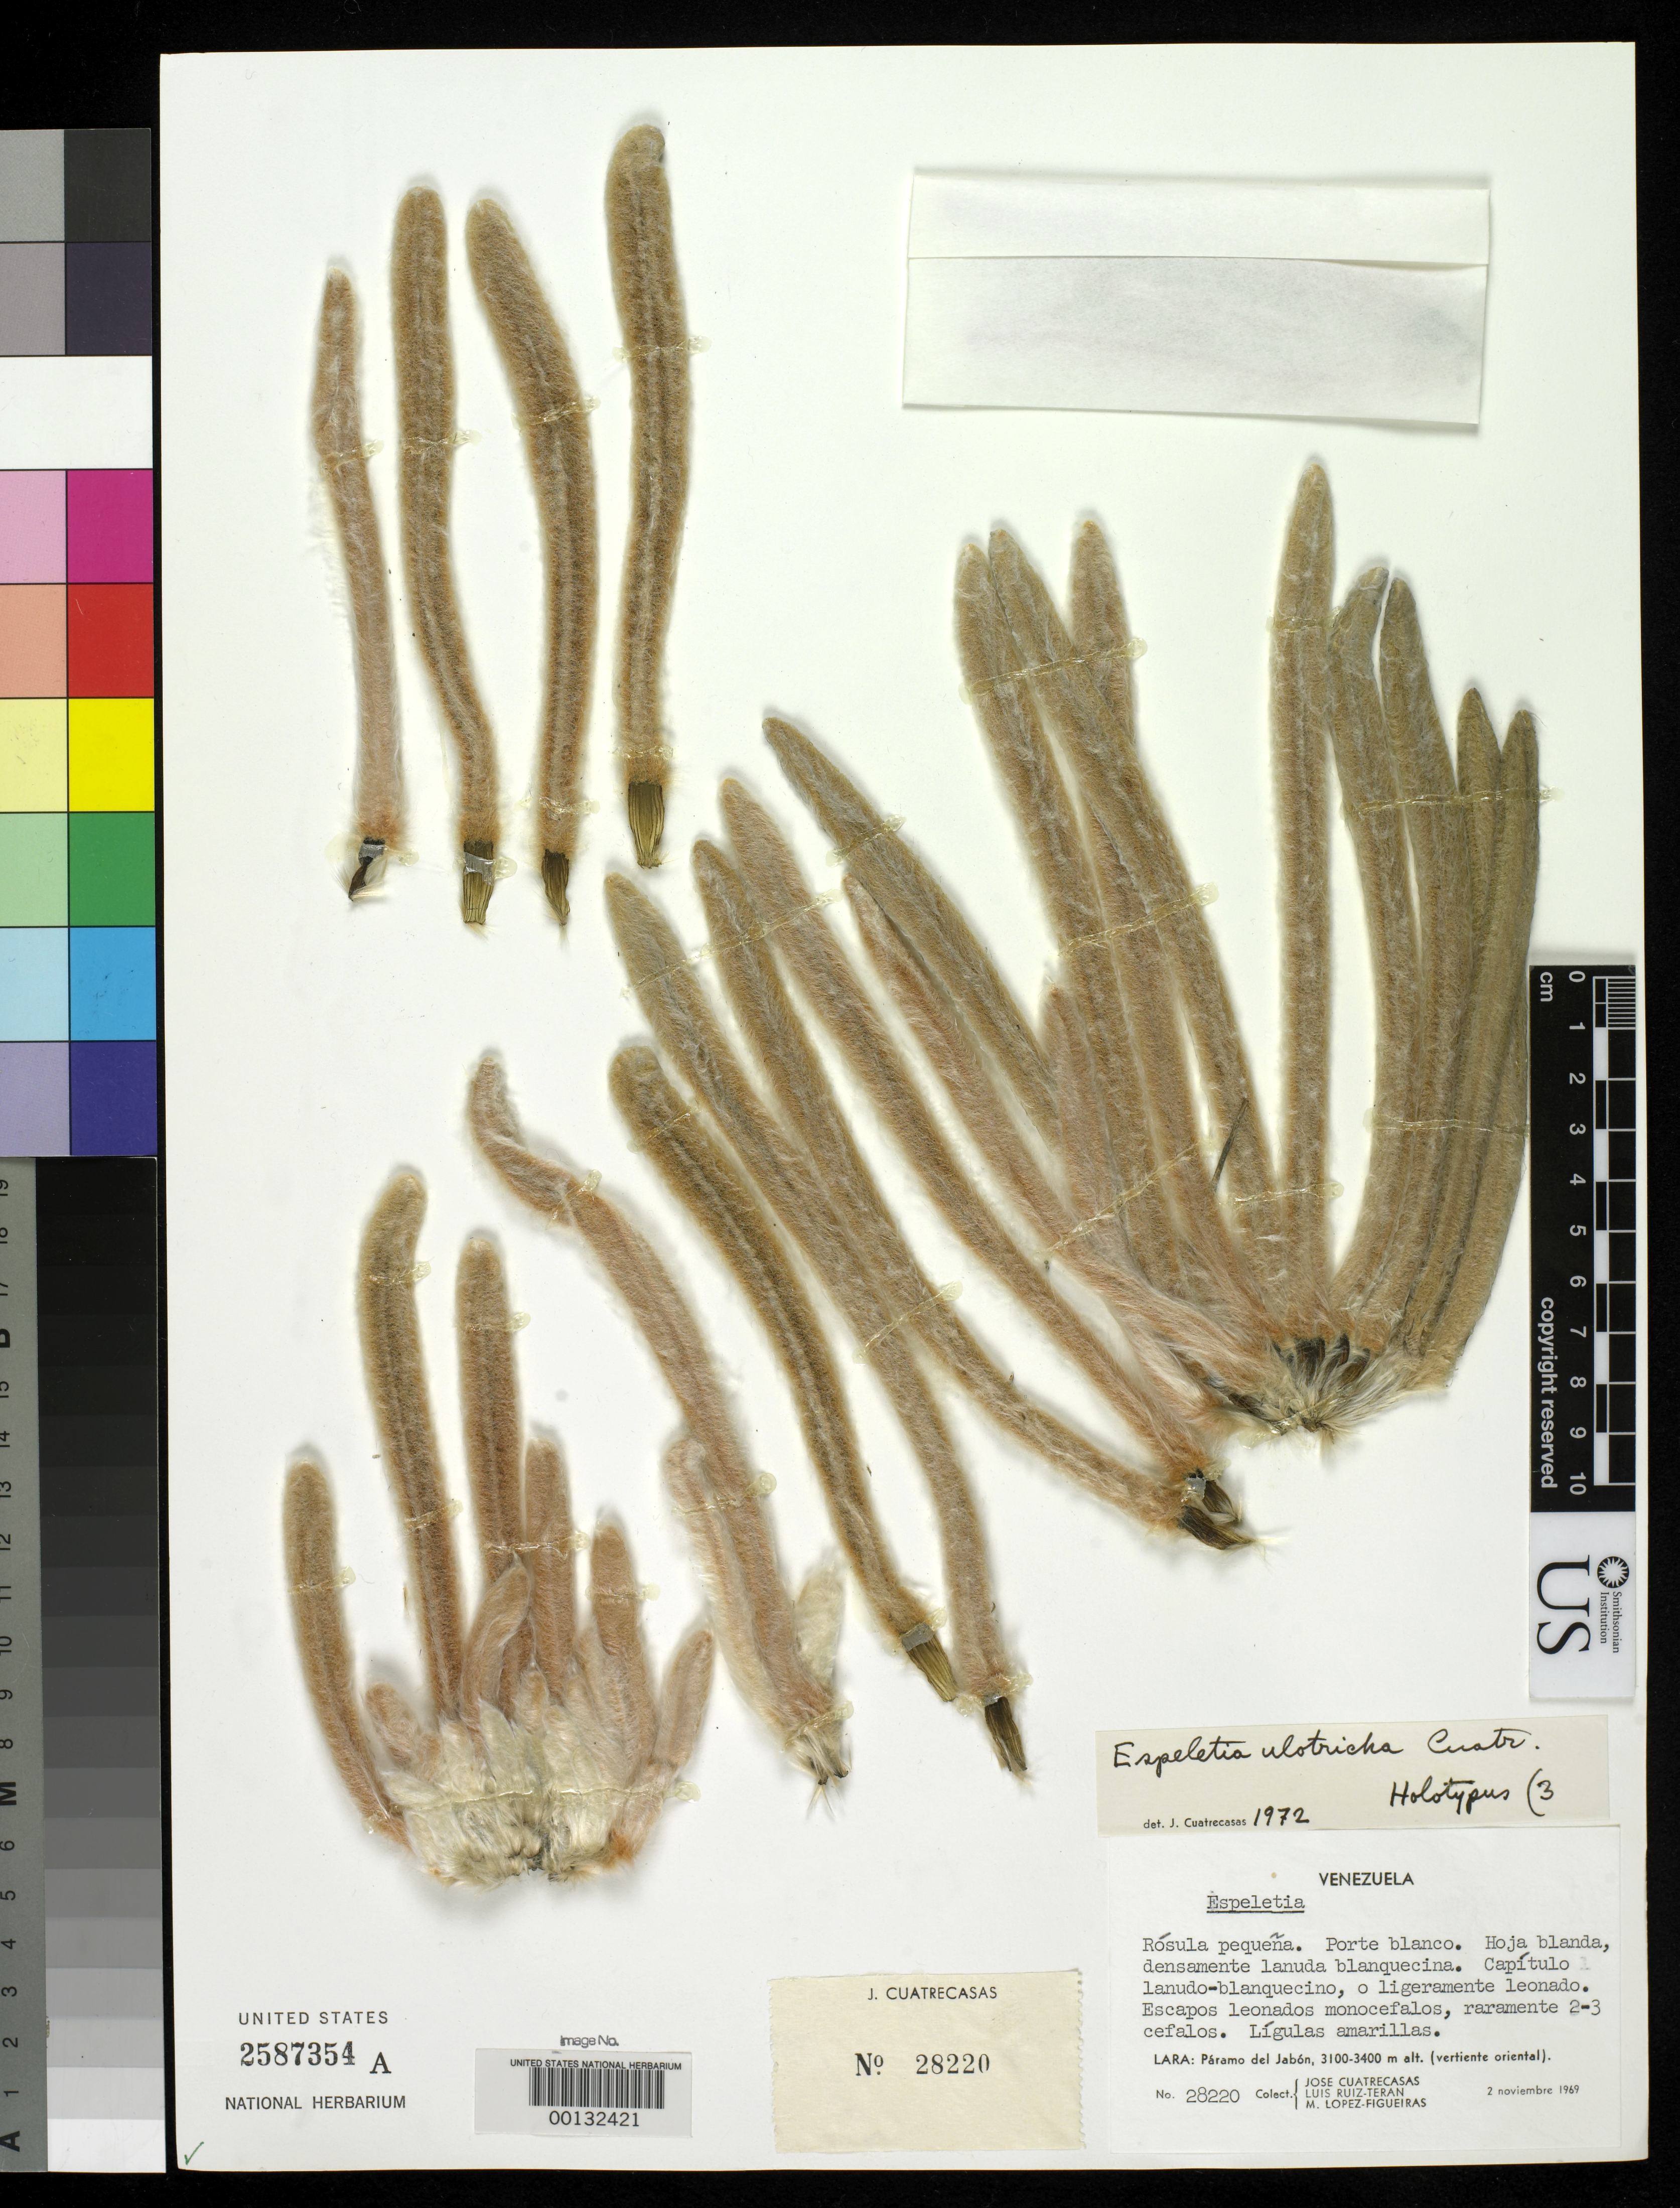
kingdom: Plantae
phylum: Tracheophyta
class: Magnoliopsida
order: Asterales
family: Asteraceae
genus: Espeletia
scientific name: Espeletia ulotricha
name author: Cuatrec.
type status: Holotype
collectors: J. Cuatrecasas, L. E. Ruíz-Terán & M. López Figueiras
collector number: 28220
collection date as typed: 02 Nov 1969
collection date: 1969-11-02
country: Venezuela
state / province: Lara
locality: Páramo del Jabon, vertiente oriental. [Páramo del Jabon, E slope.]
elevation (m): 3100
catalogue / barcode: US 2587354A